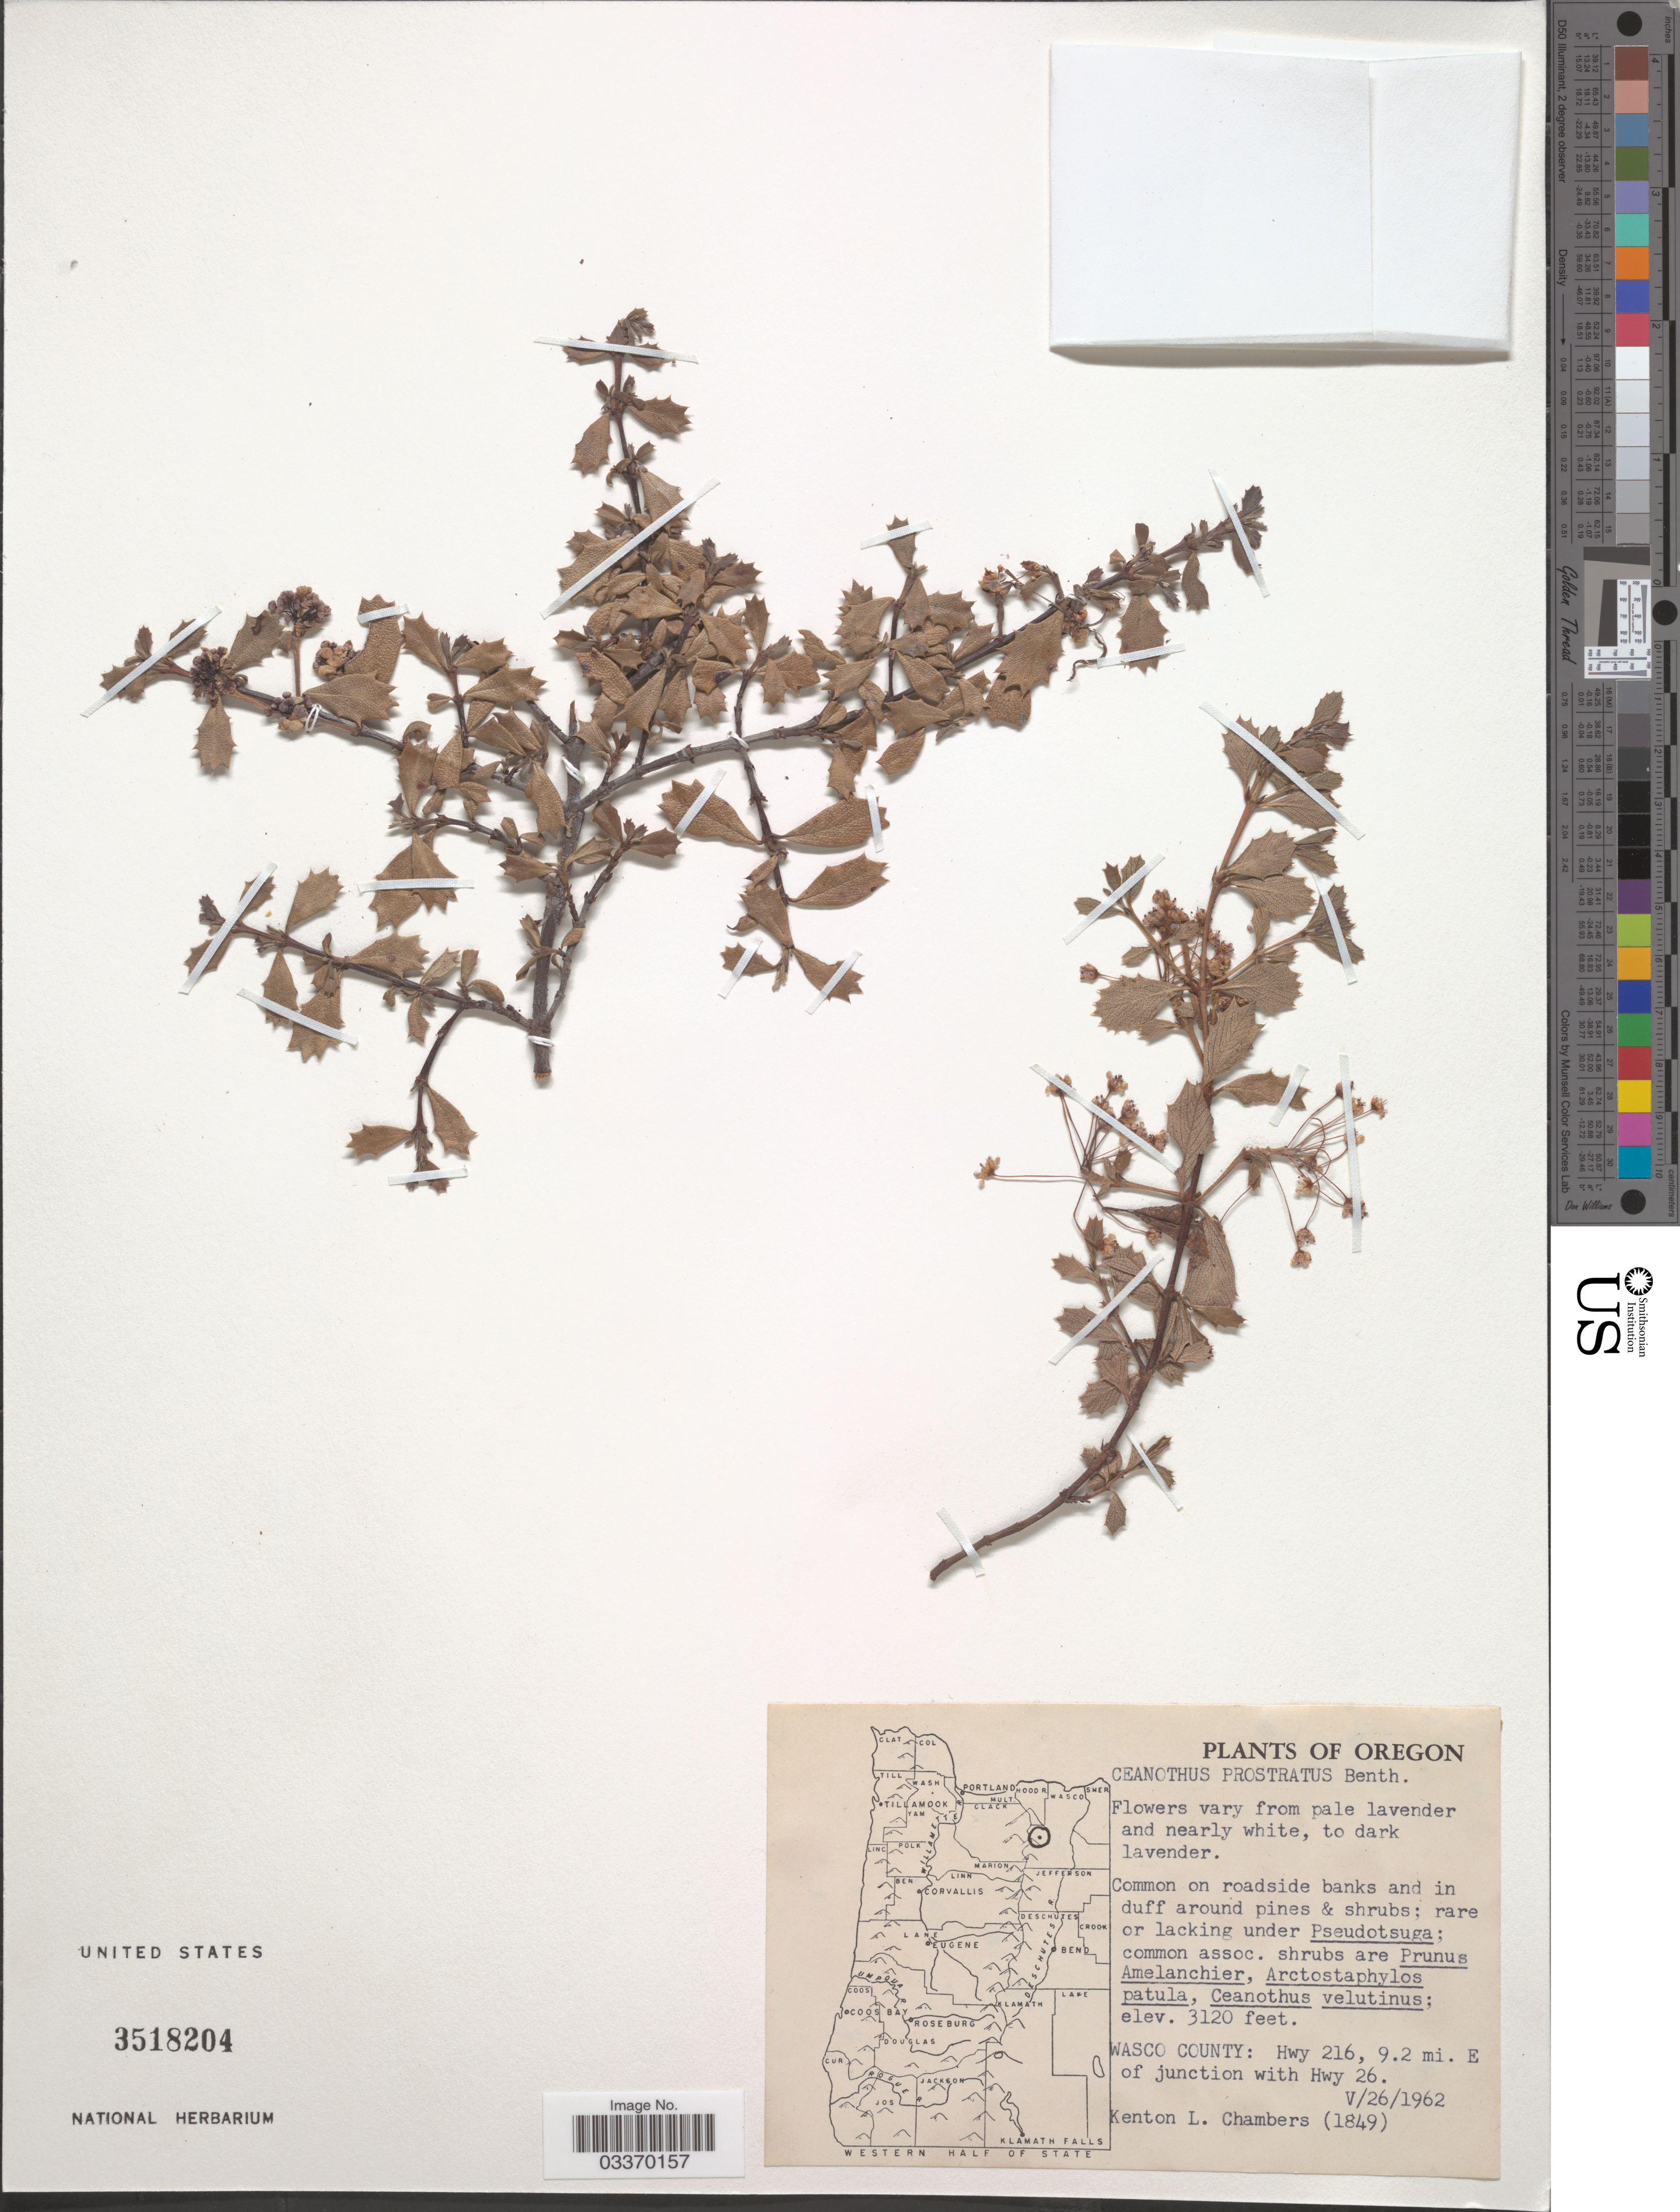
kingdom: Plantae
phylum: Tracheophyta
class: Magnoliopsida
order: Rosales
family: Rhamnaceae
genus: Ceanothus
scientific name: Ceanothus prostratus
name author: Benth.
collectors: K. L. Chambers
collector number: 1849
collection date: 1962-05-26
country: United States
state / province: Oregon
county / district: Wasco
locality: Wasco County: Hwy 216, 9.2 mi. E of junction with Hwy 26.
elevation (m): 951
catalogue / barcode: US 3518204